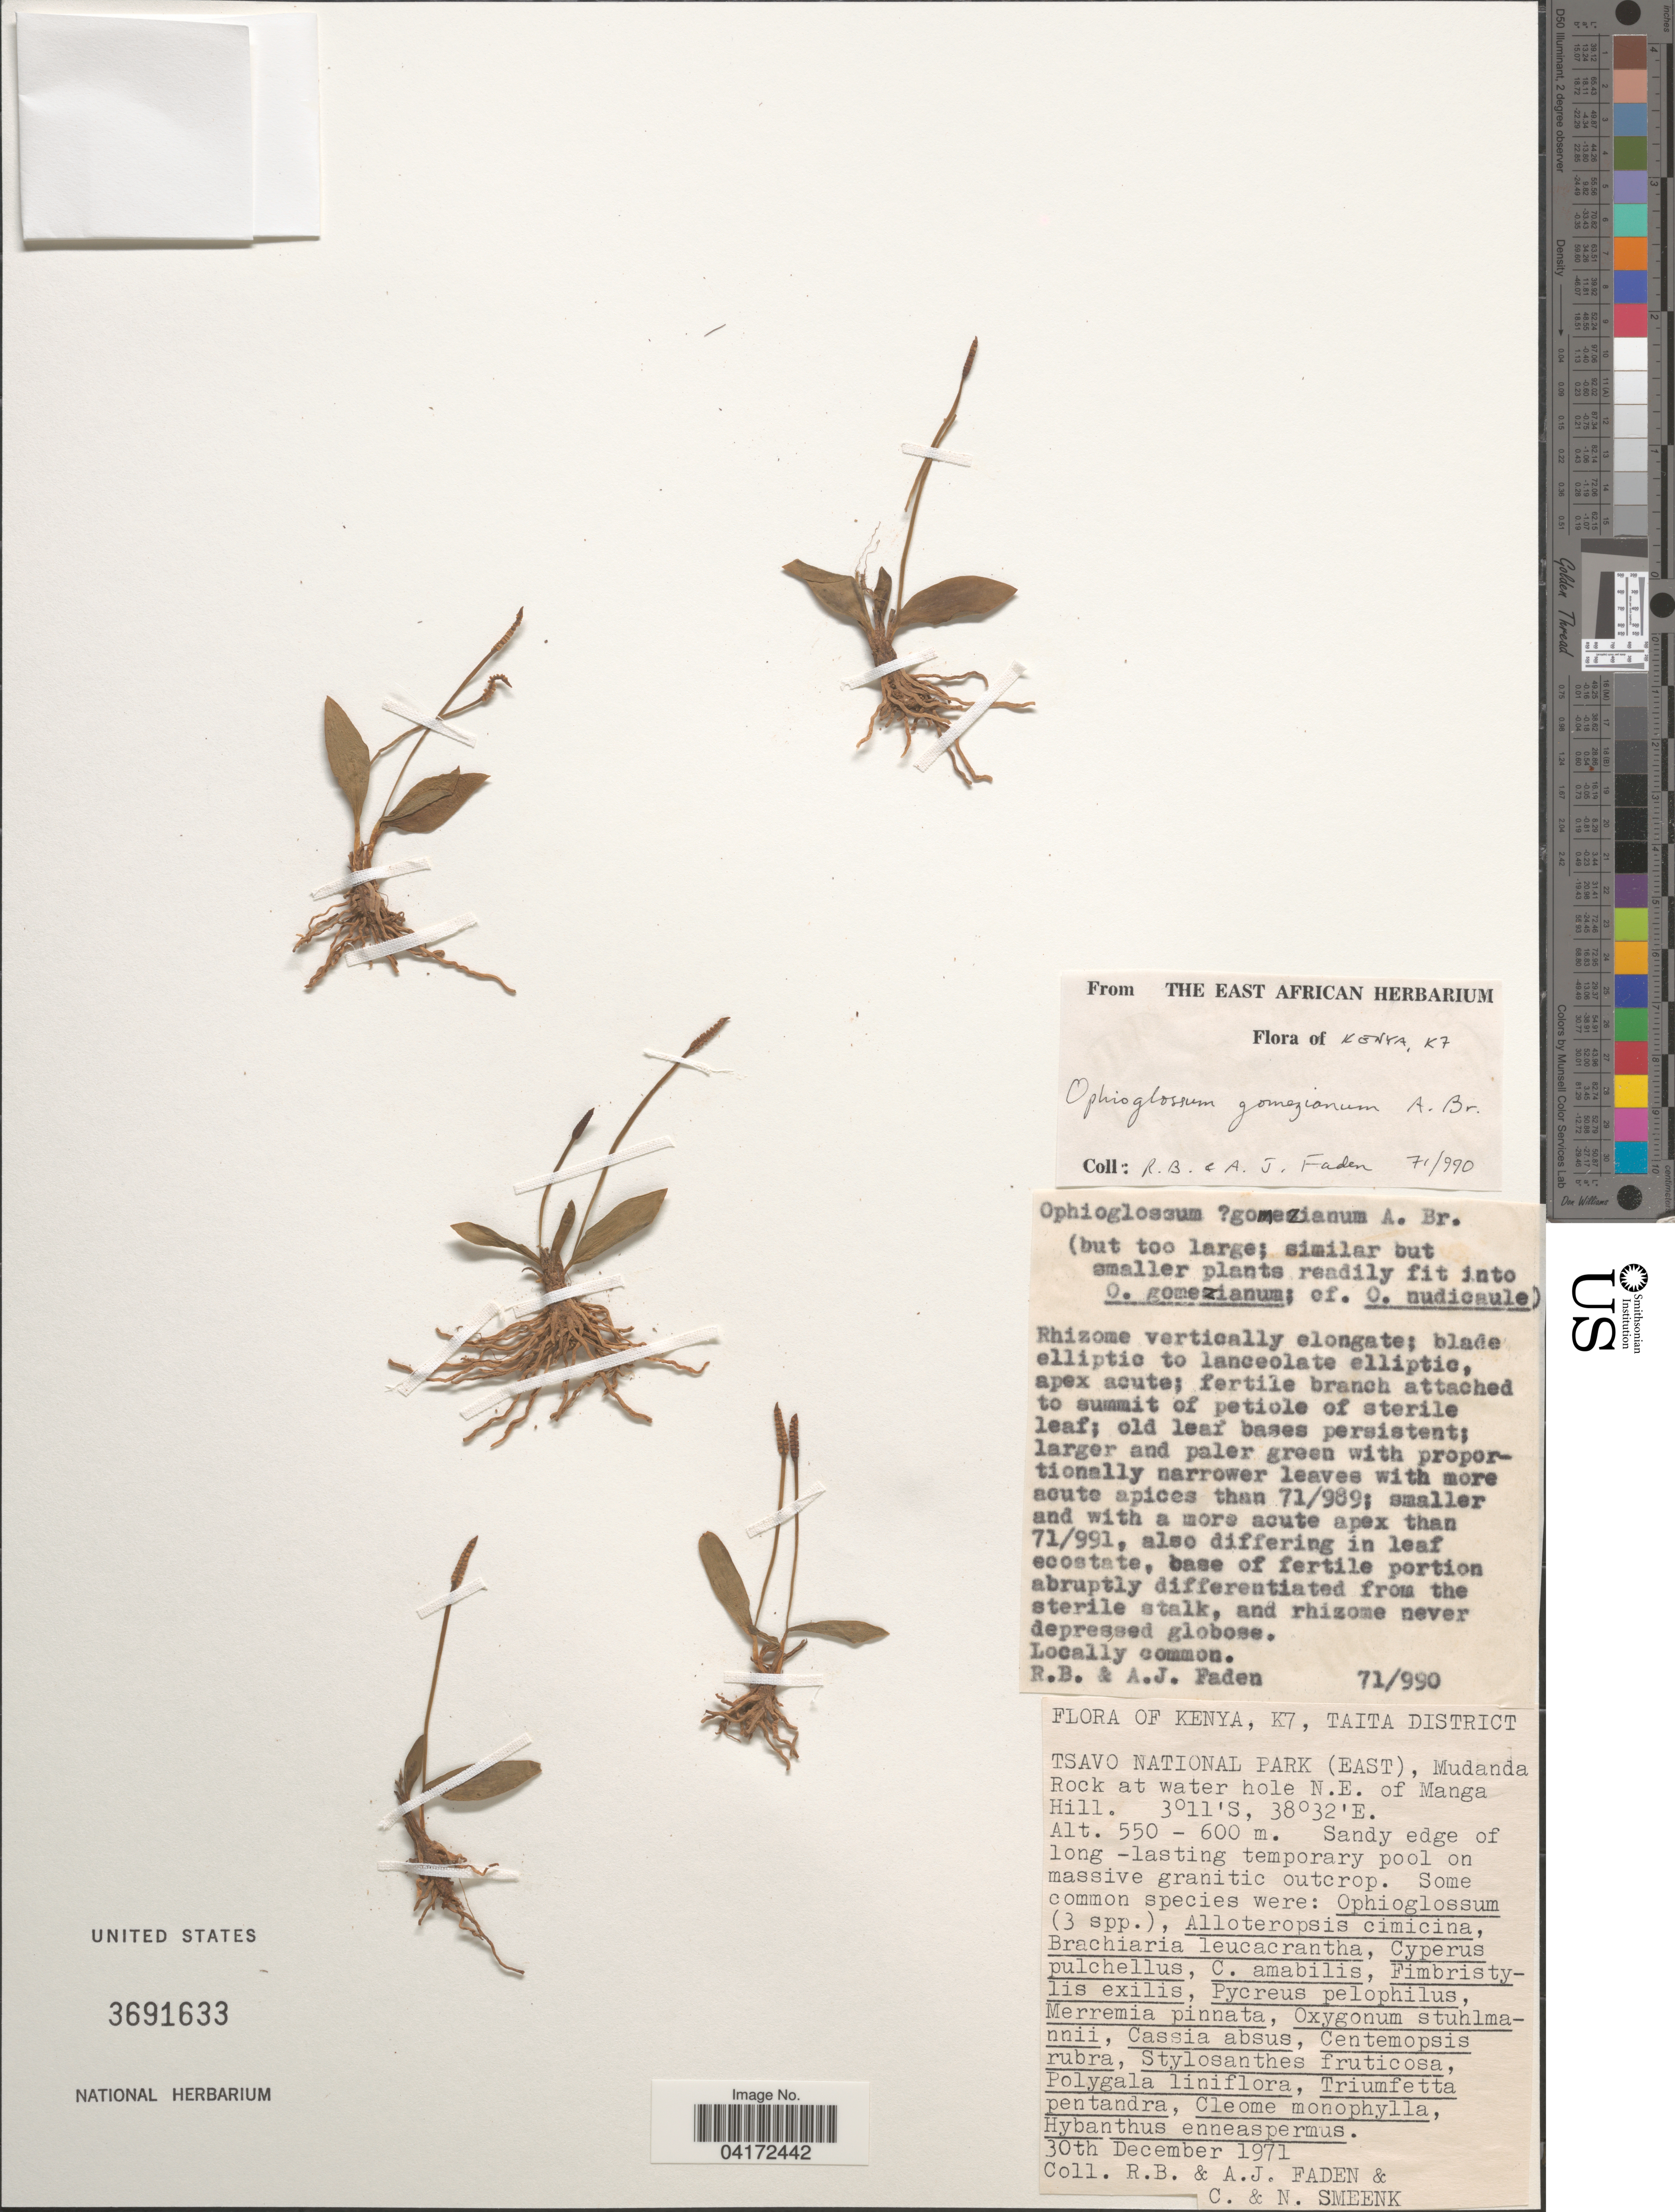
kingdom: Plantae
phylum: Tracheophyta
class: Polypodiopsida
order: Ophioglossales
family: Ophioglossaceae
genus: Ophioglossum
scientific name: Ophioglossum gomezianum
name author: Welw. ex A. Braun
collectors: R. B. Faden, A. J. Faden, C. Smeenk & N. Smeenk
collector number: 71/990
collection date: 1971-12-30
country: Kenya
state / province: Taita Taveta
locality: K7, Taita District. Tsavo National Park (East), Mudanda Rock at water hole N.E. of Manga Hill.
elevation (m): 550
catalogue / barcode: US 3691633